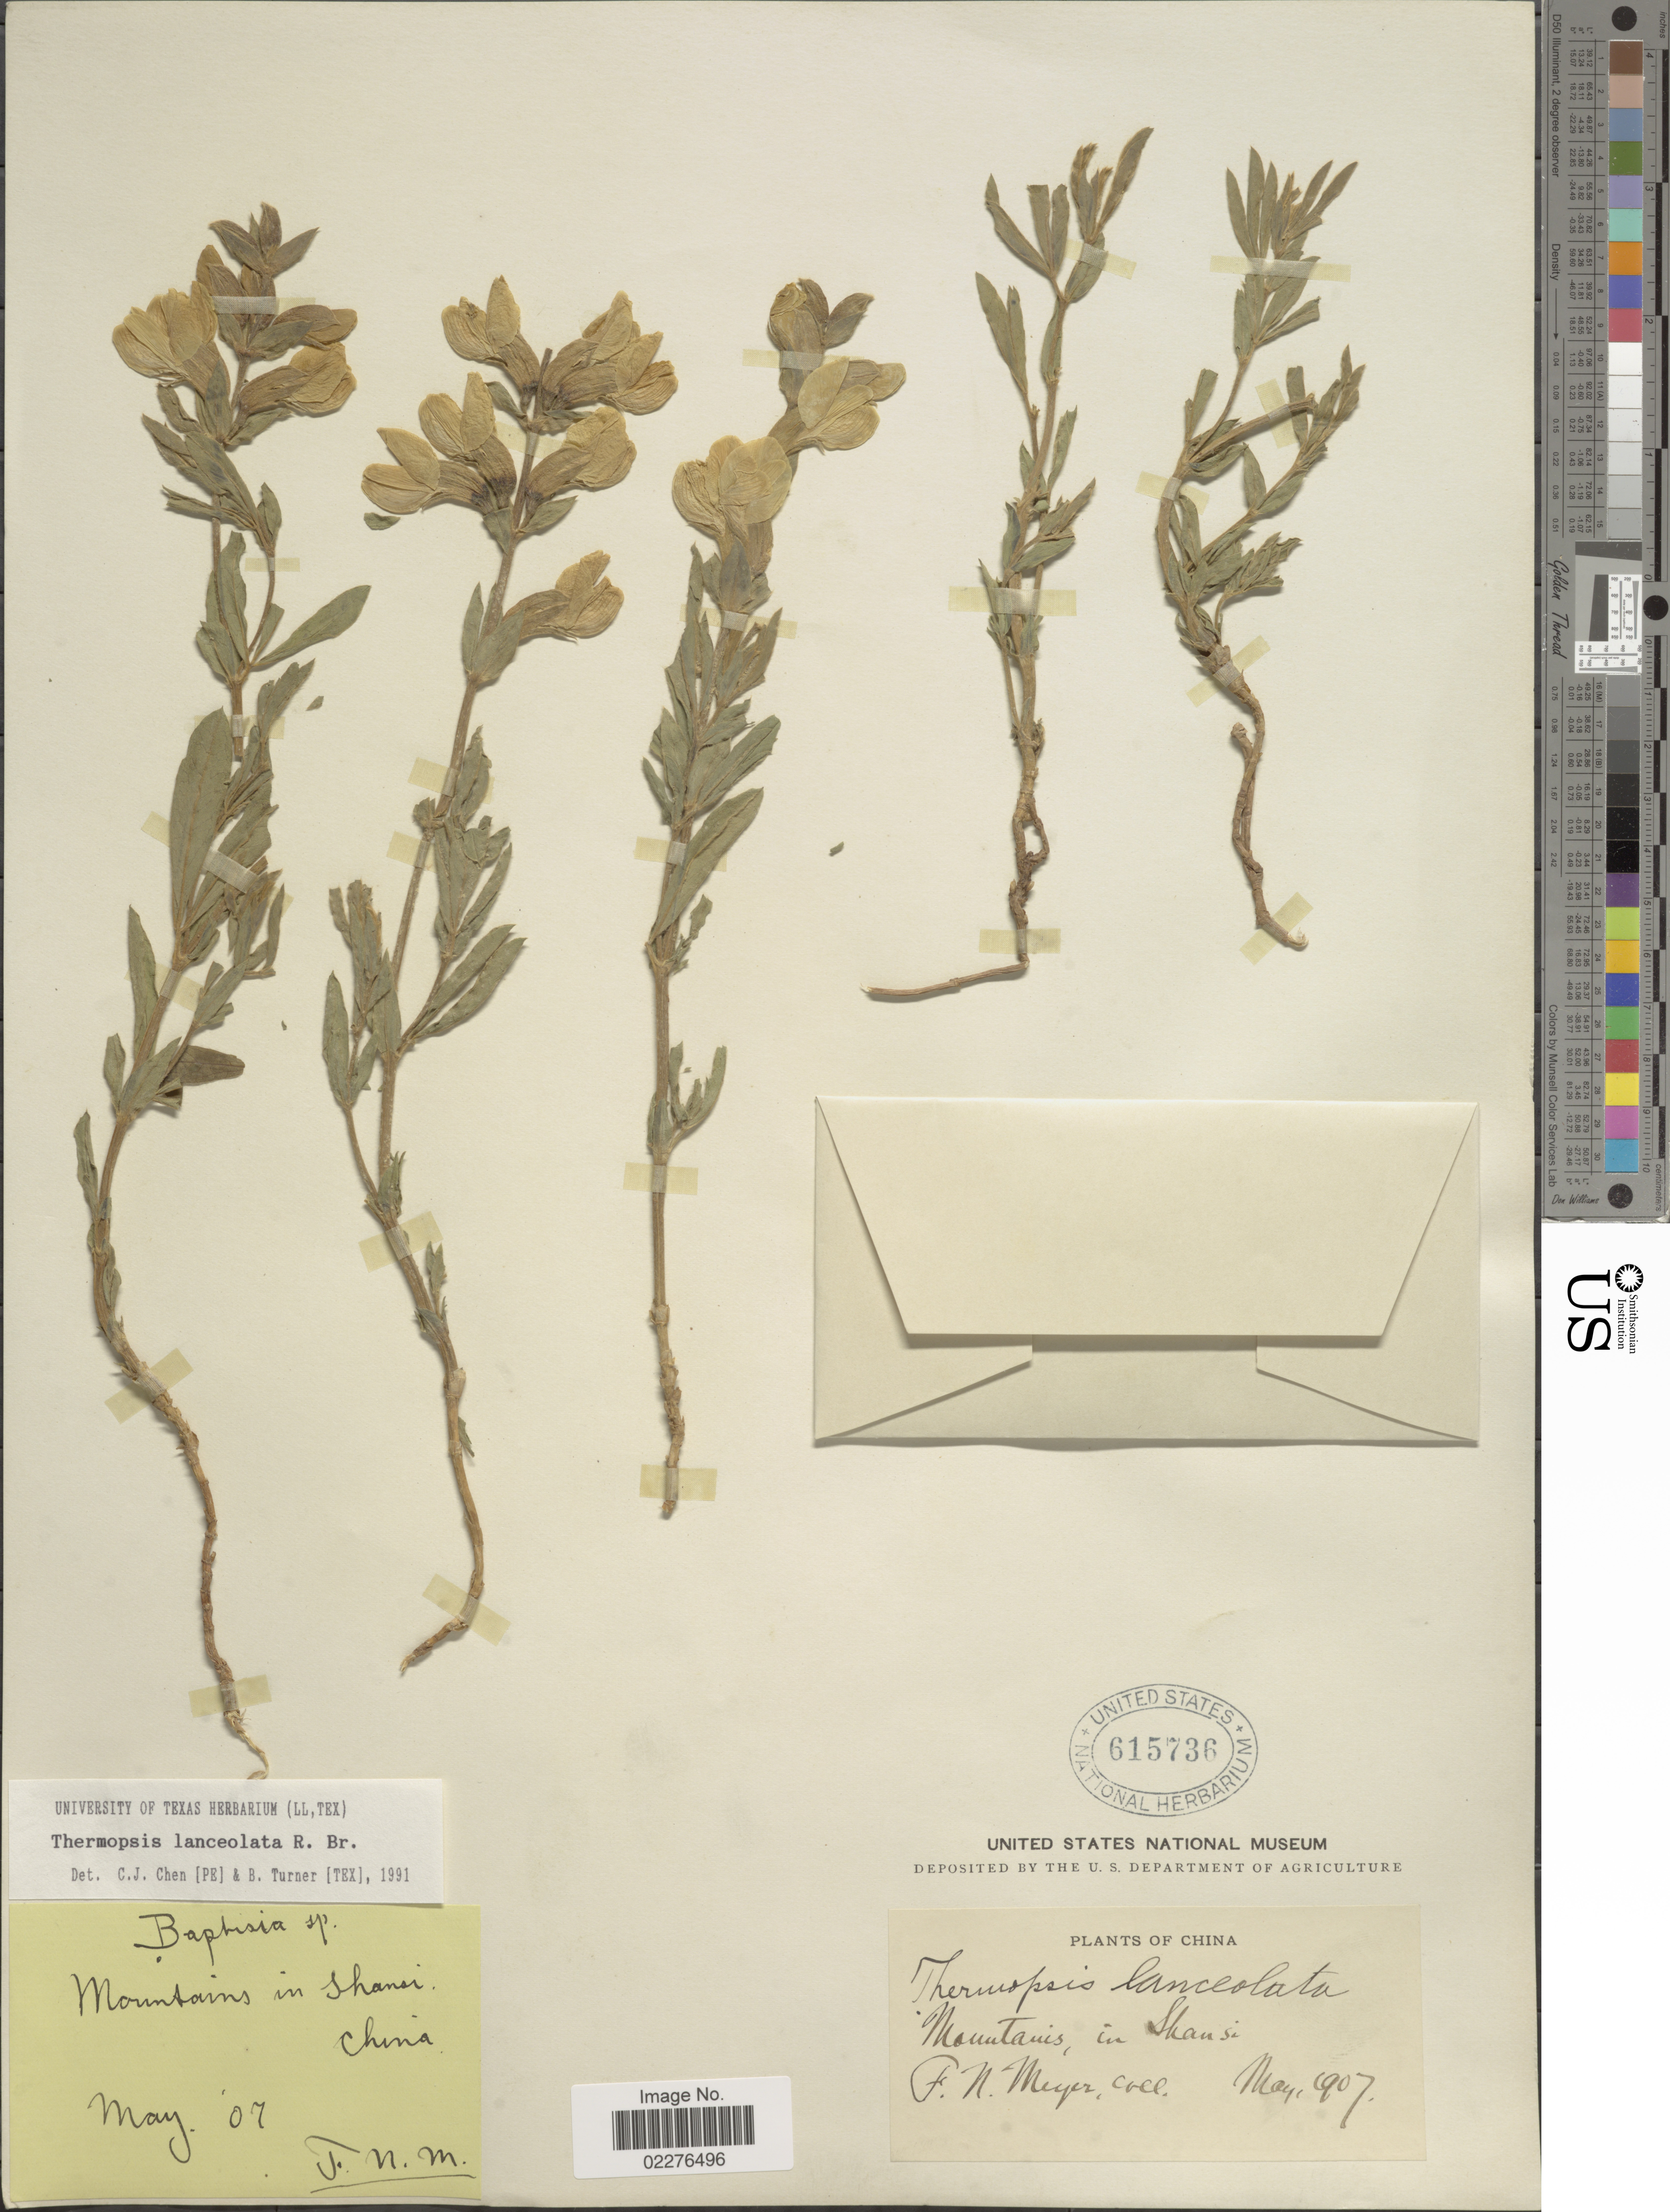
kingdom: Plantae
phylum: Tracheophyta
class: Magnoliopsida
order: Fabales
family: Fabaceae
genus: Thermopsis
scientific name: Thermopsis lanceolata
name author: R. Br.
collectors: F. N. Meyer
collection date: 1907-05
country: China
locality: Mountains in Shansi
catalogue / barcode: US 6157136